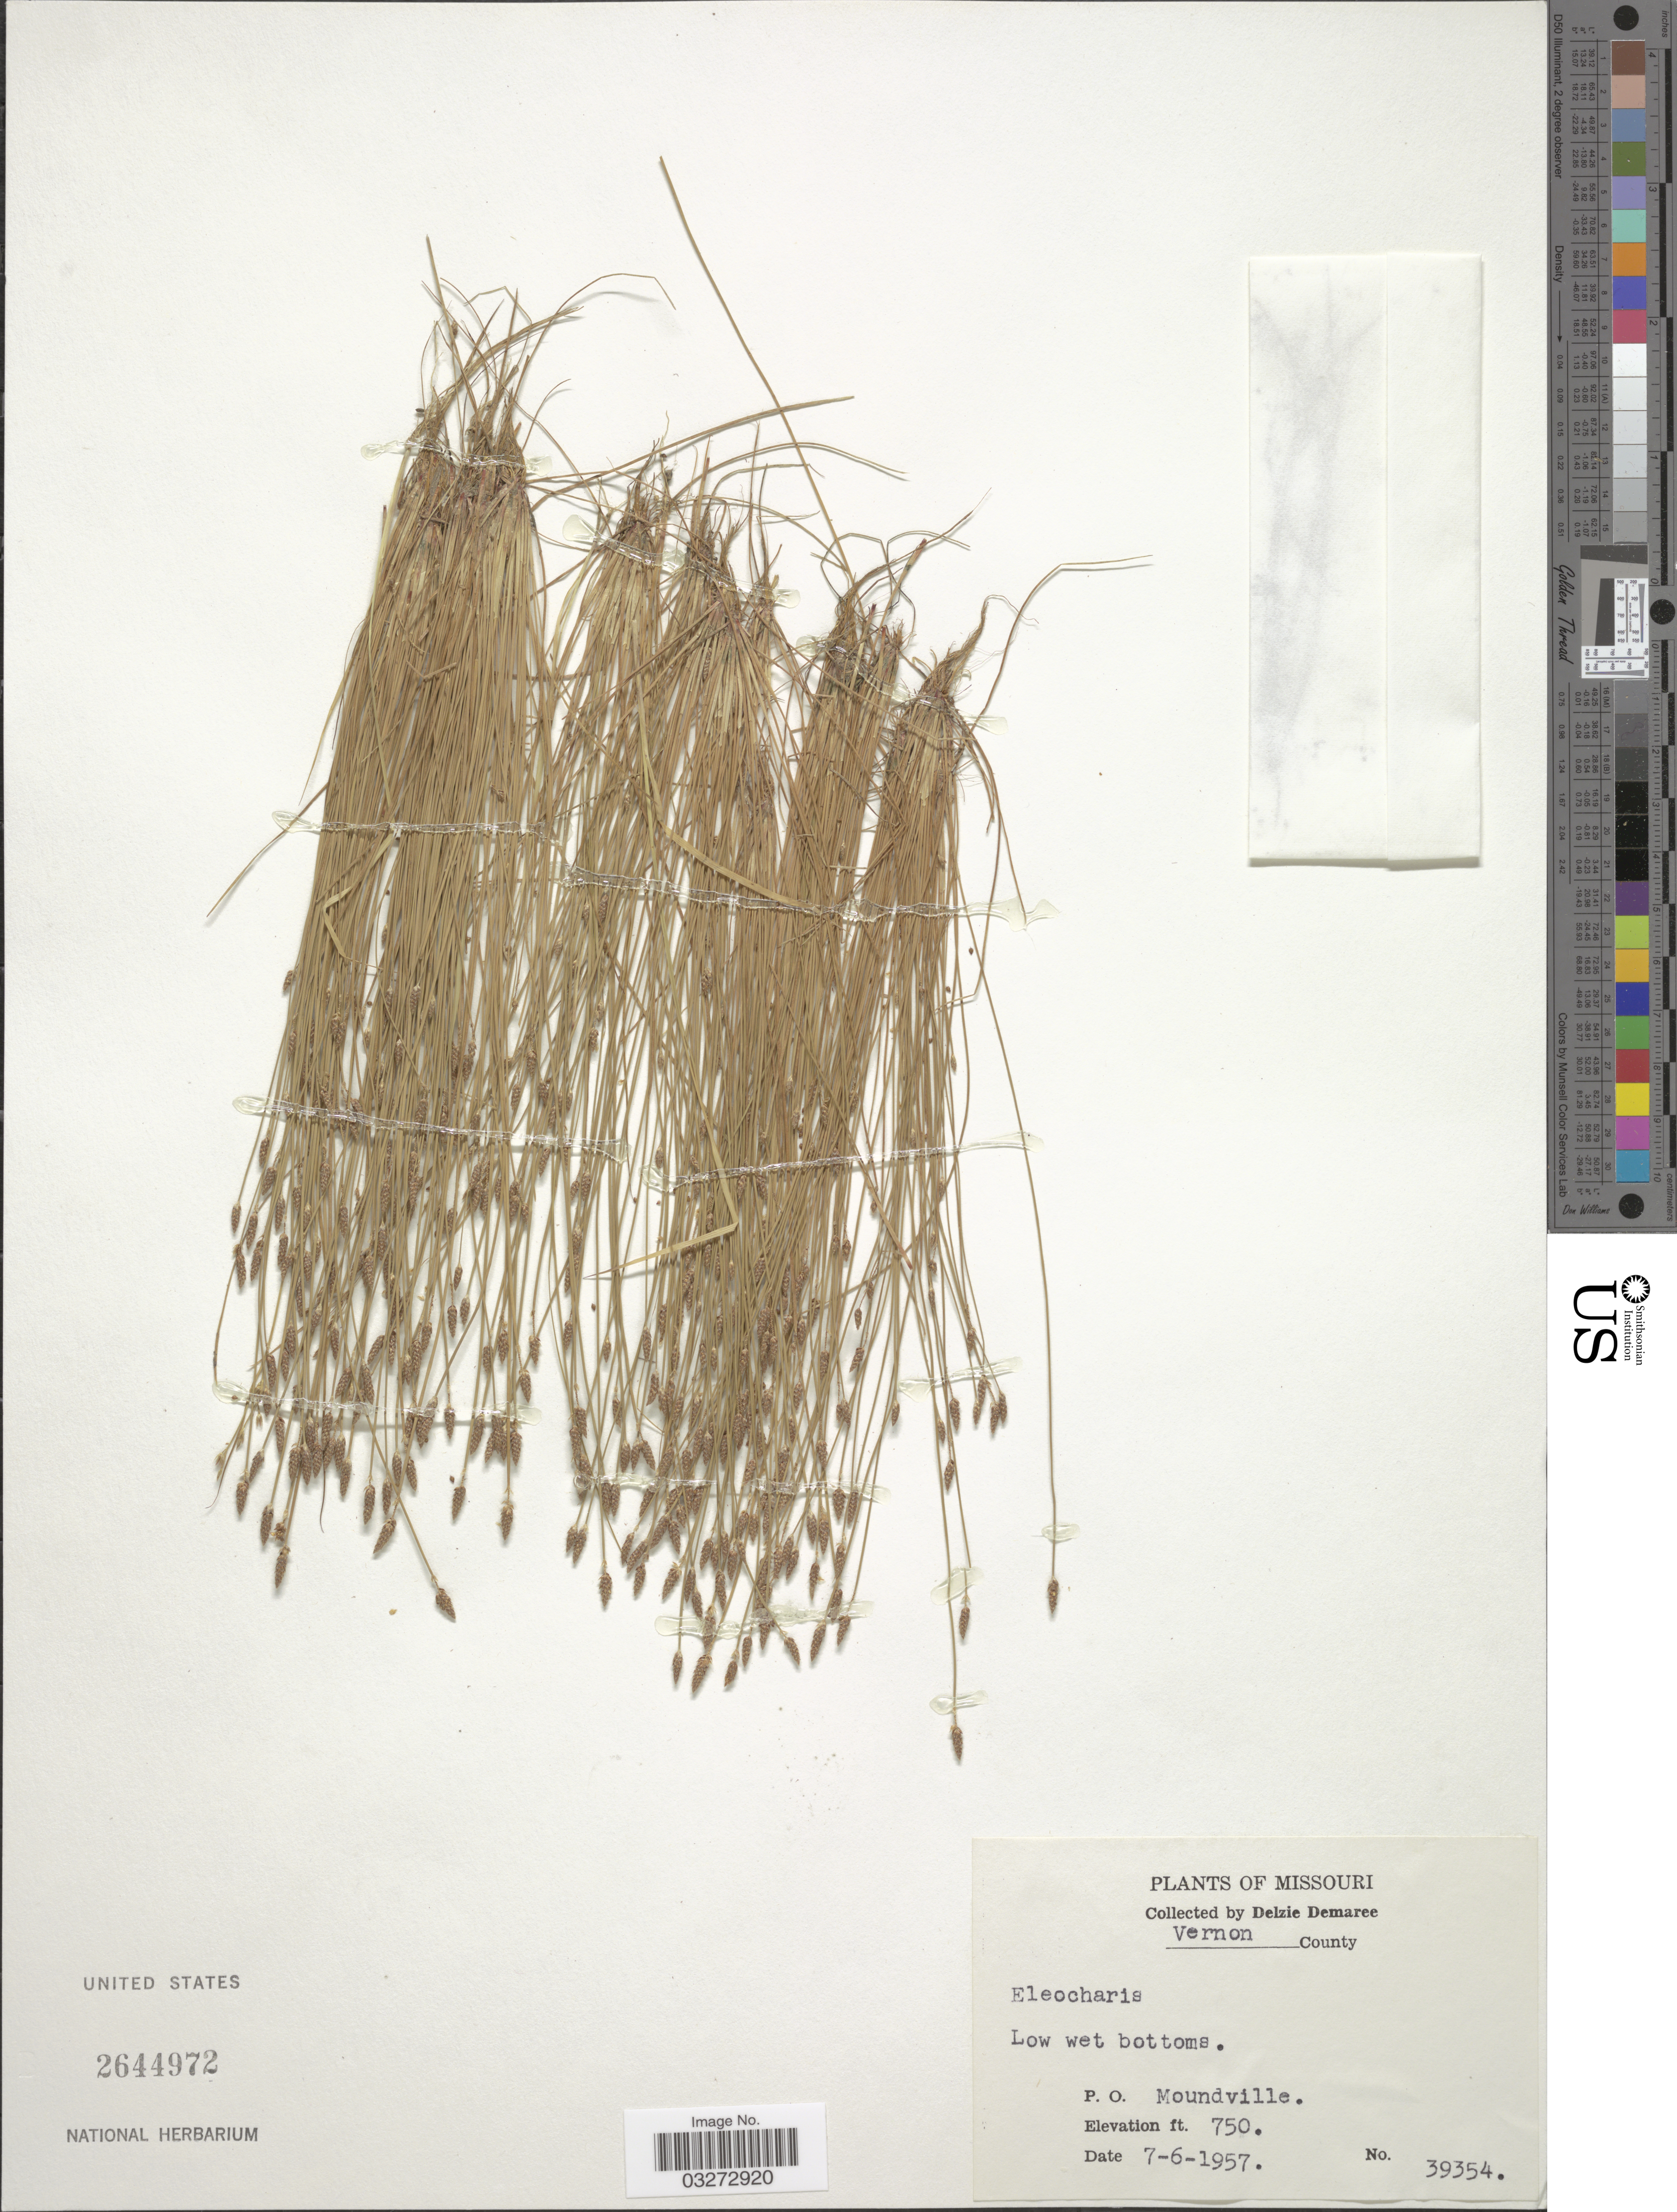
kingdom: Plantae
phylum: Tracheophyta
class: Liliopsida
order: Poales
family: Cyperaceae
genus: Eleocharis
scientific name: Eleocharis obtusa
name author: (Willd.) Schult.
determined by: Ward, Scott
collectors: D. Demaree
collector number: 39354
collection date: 1957-07-06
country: United States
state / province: Missouri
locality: Vernon County. P. O. Moundville.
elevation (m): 229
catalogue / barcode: US 2644972